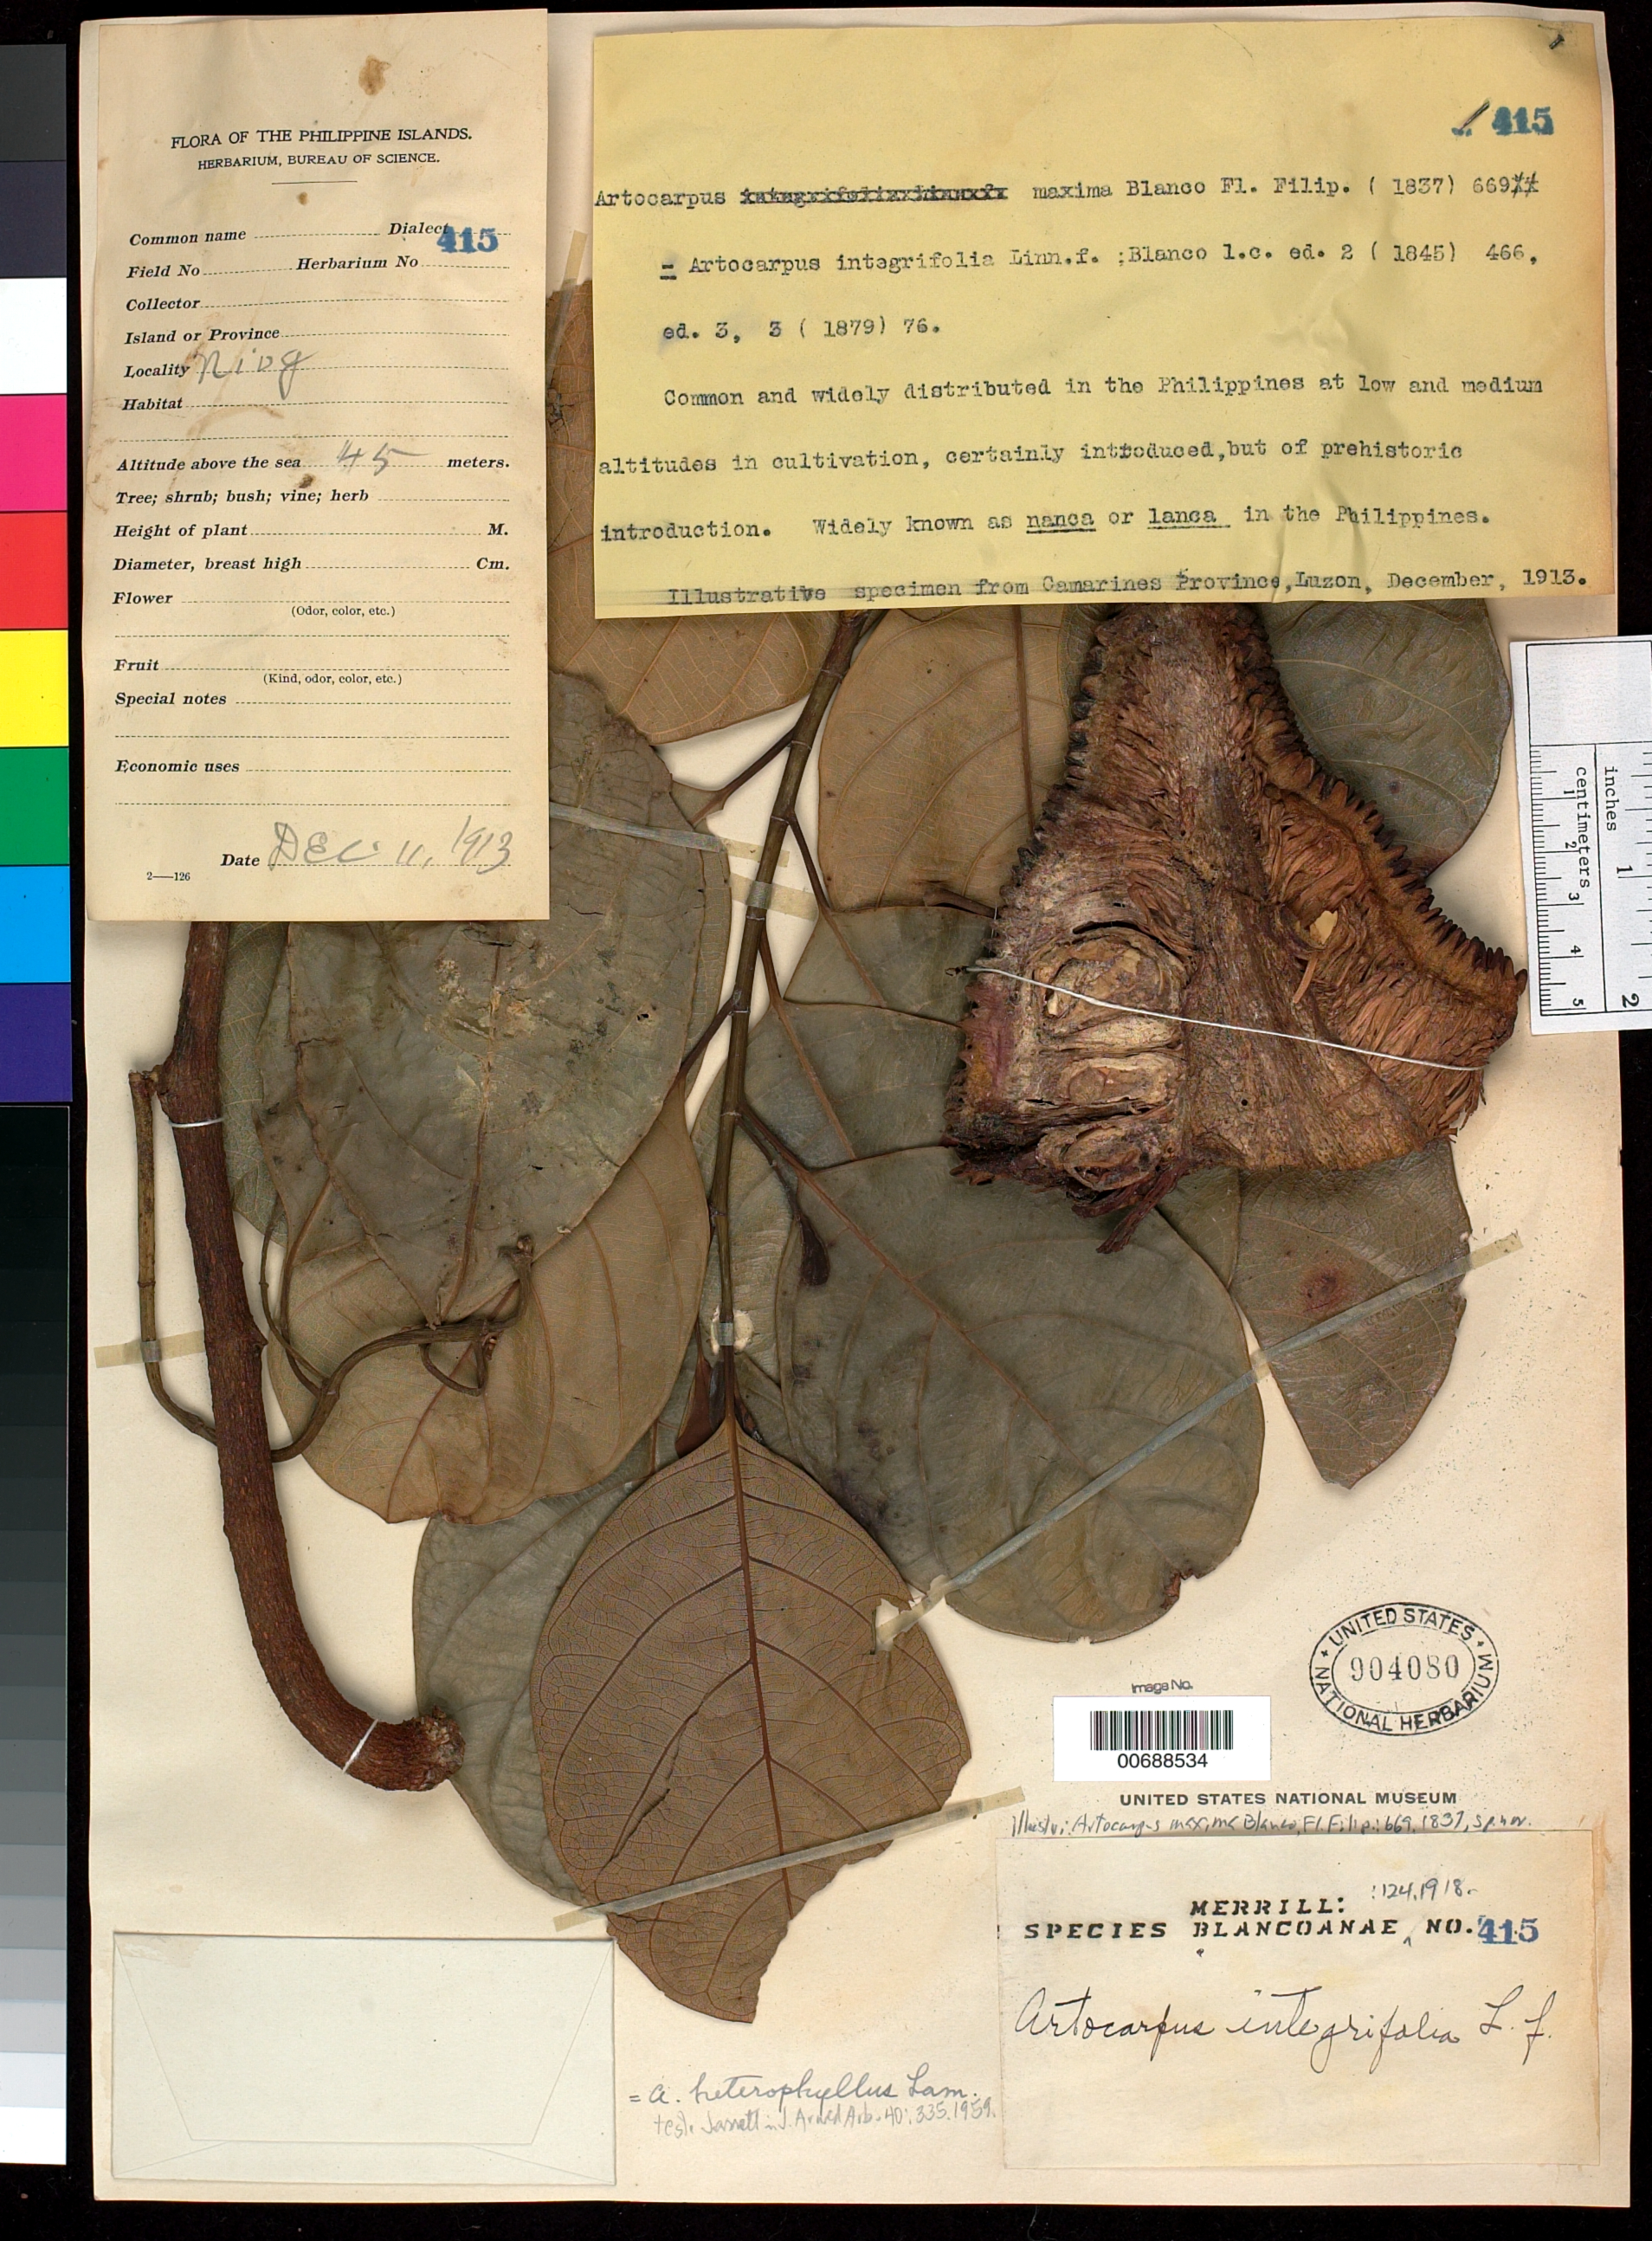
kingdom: Plantae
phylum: Tracheophyta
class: Magnoliopsida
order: Rosales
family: Moraceae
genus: Artocarpus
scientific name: Artocarpus heterophyllus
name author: Lam.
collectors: E. D. Merrill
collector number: Sp. Blancoan. 0415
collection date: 1913-12-11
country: Philippines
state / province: Bicol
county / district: Camarines Norte / Camarines Sur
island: Luzon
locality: Niog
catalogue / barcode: US 904080